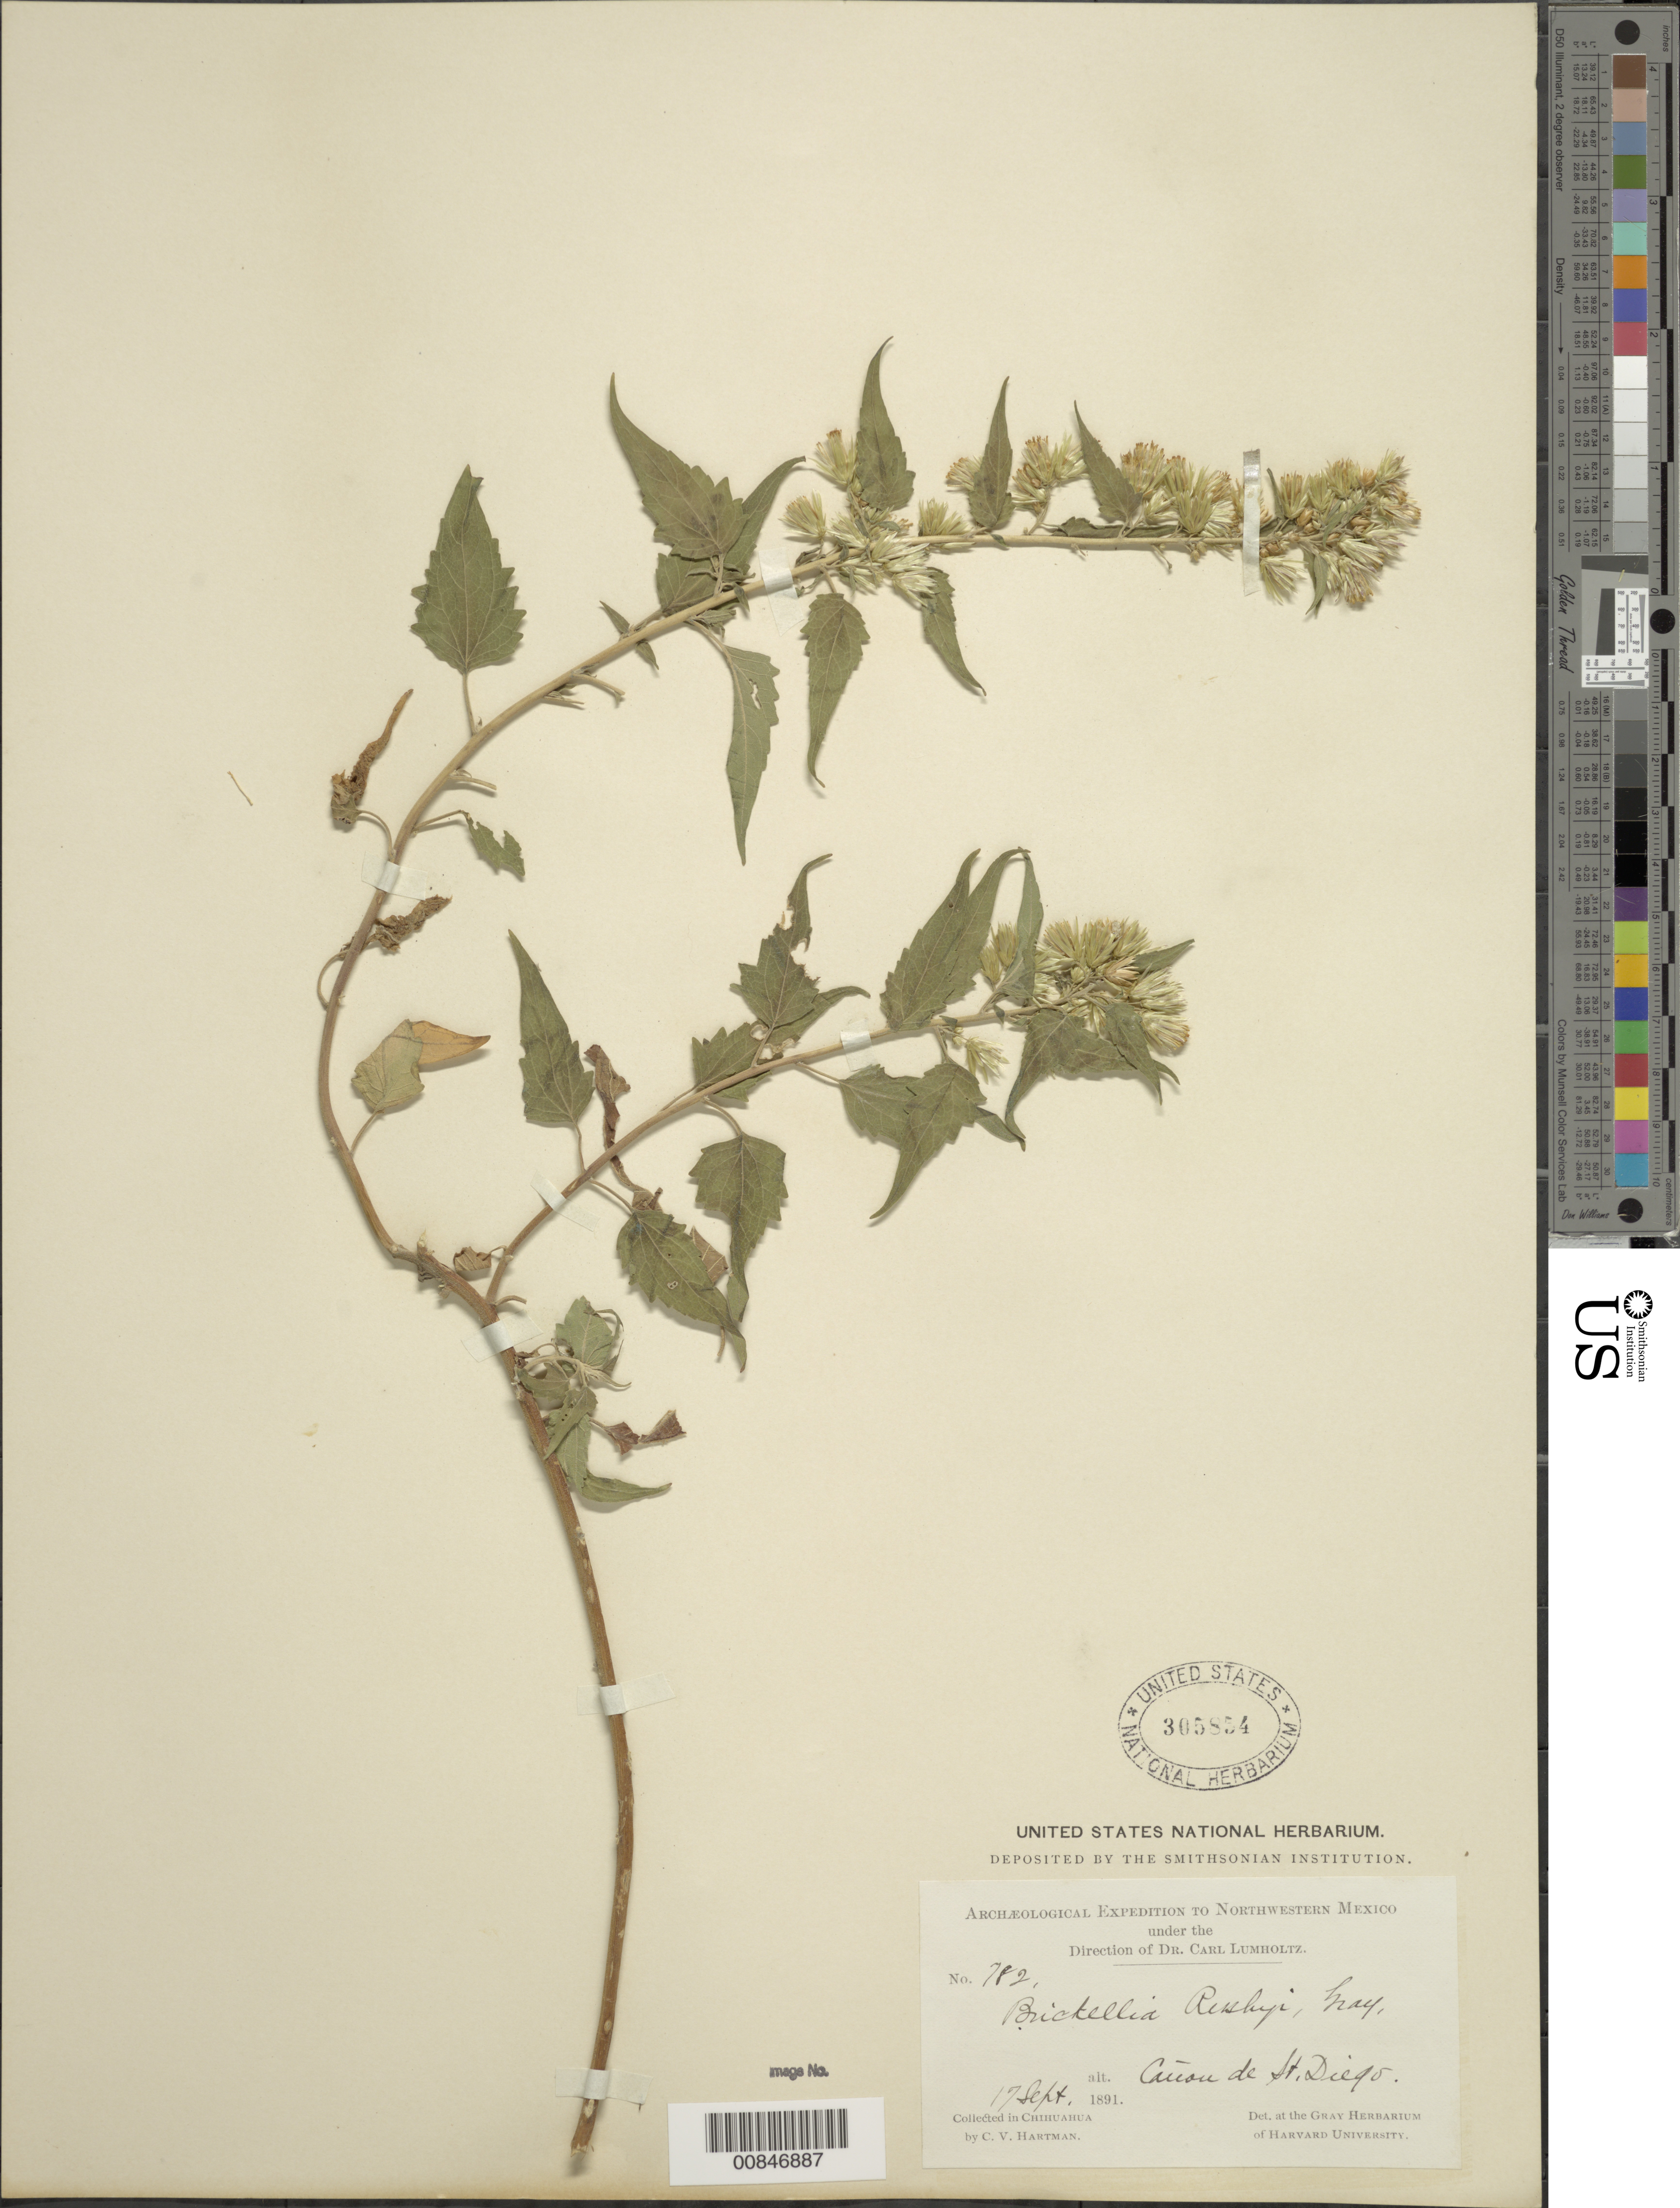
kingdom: Plantae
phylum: Tracheophyta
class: Magnoliopsida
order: Asterales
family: Asteraceae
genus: Brickellia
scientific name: Brickellia rusbyi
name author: A. Gray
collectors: C. V. Hartman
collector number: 782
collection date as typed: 17 Sep 1891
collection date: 1891-09-17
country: Mexico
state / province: Chihuahua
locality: Cañon de St. Diego, Chihuahua.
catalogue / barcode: US 305854